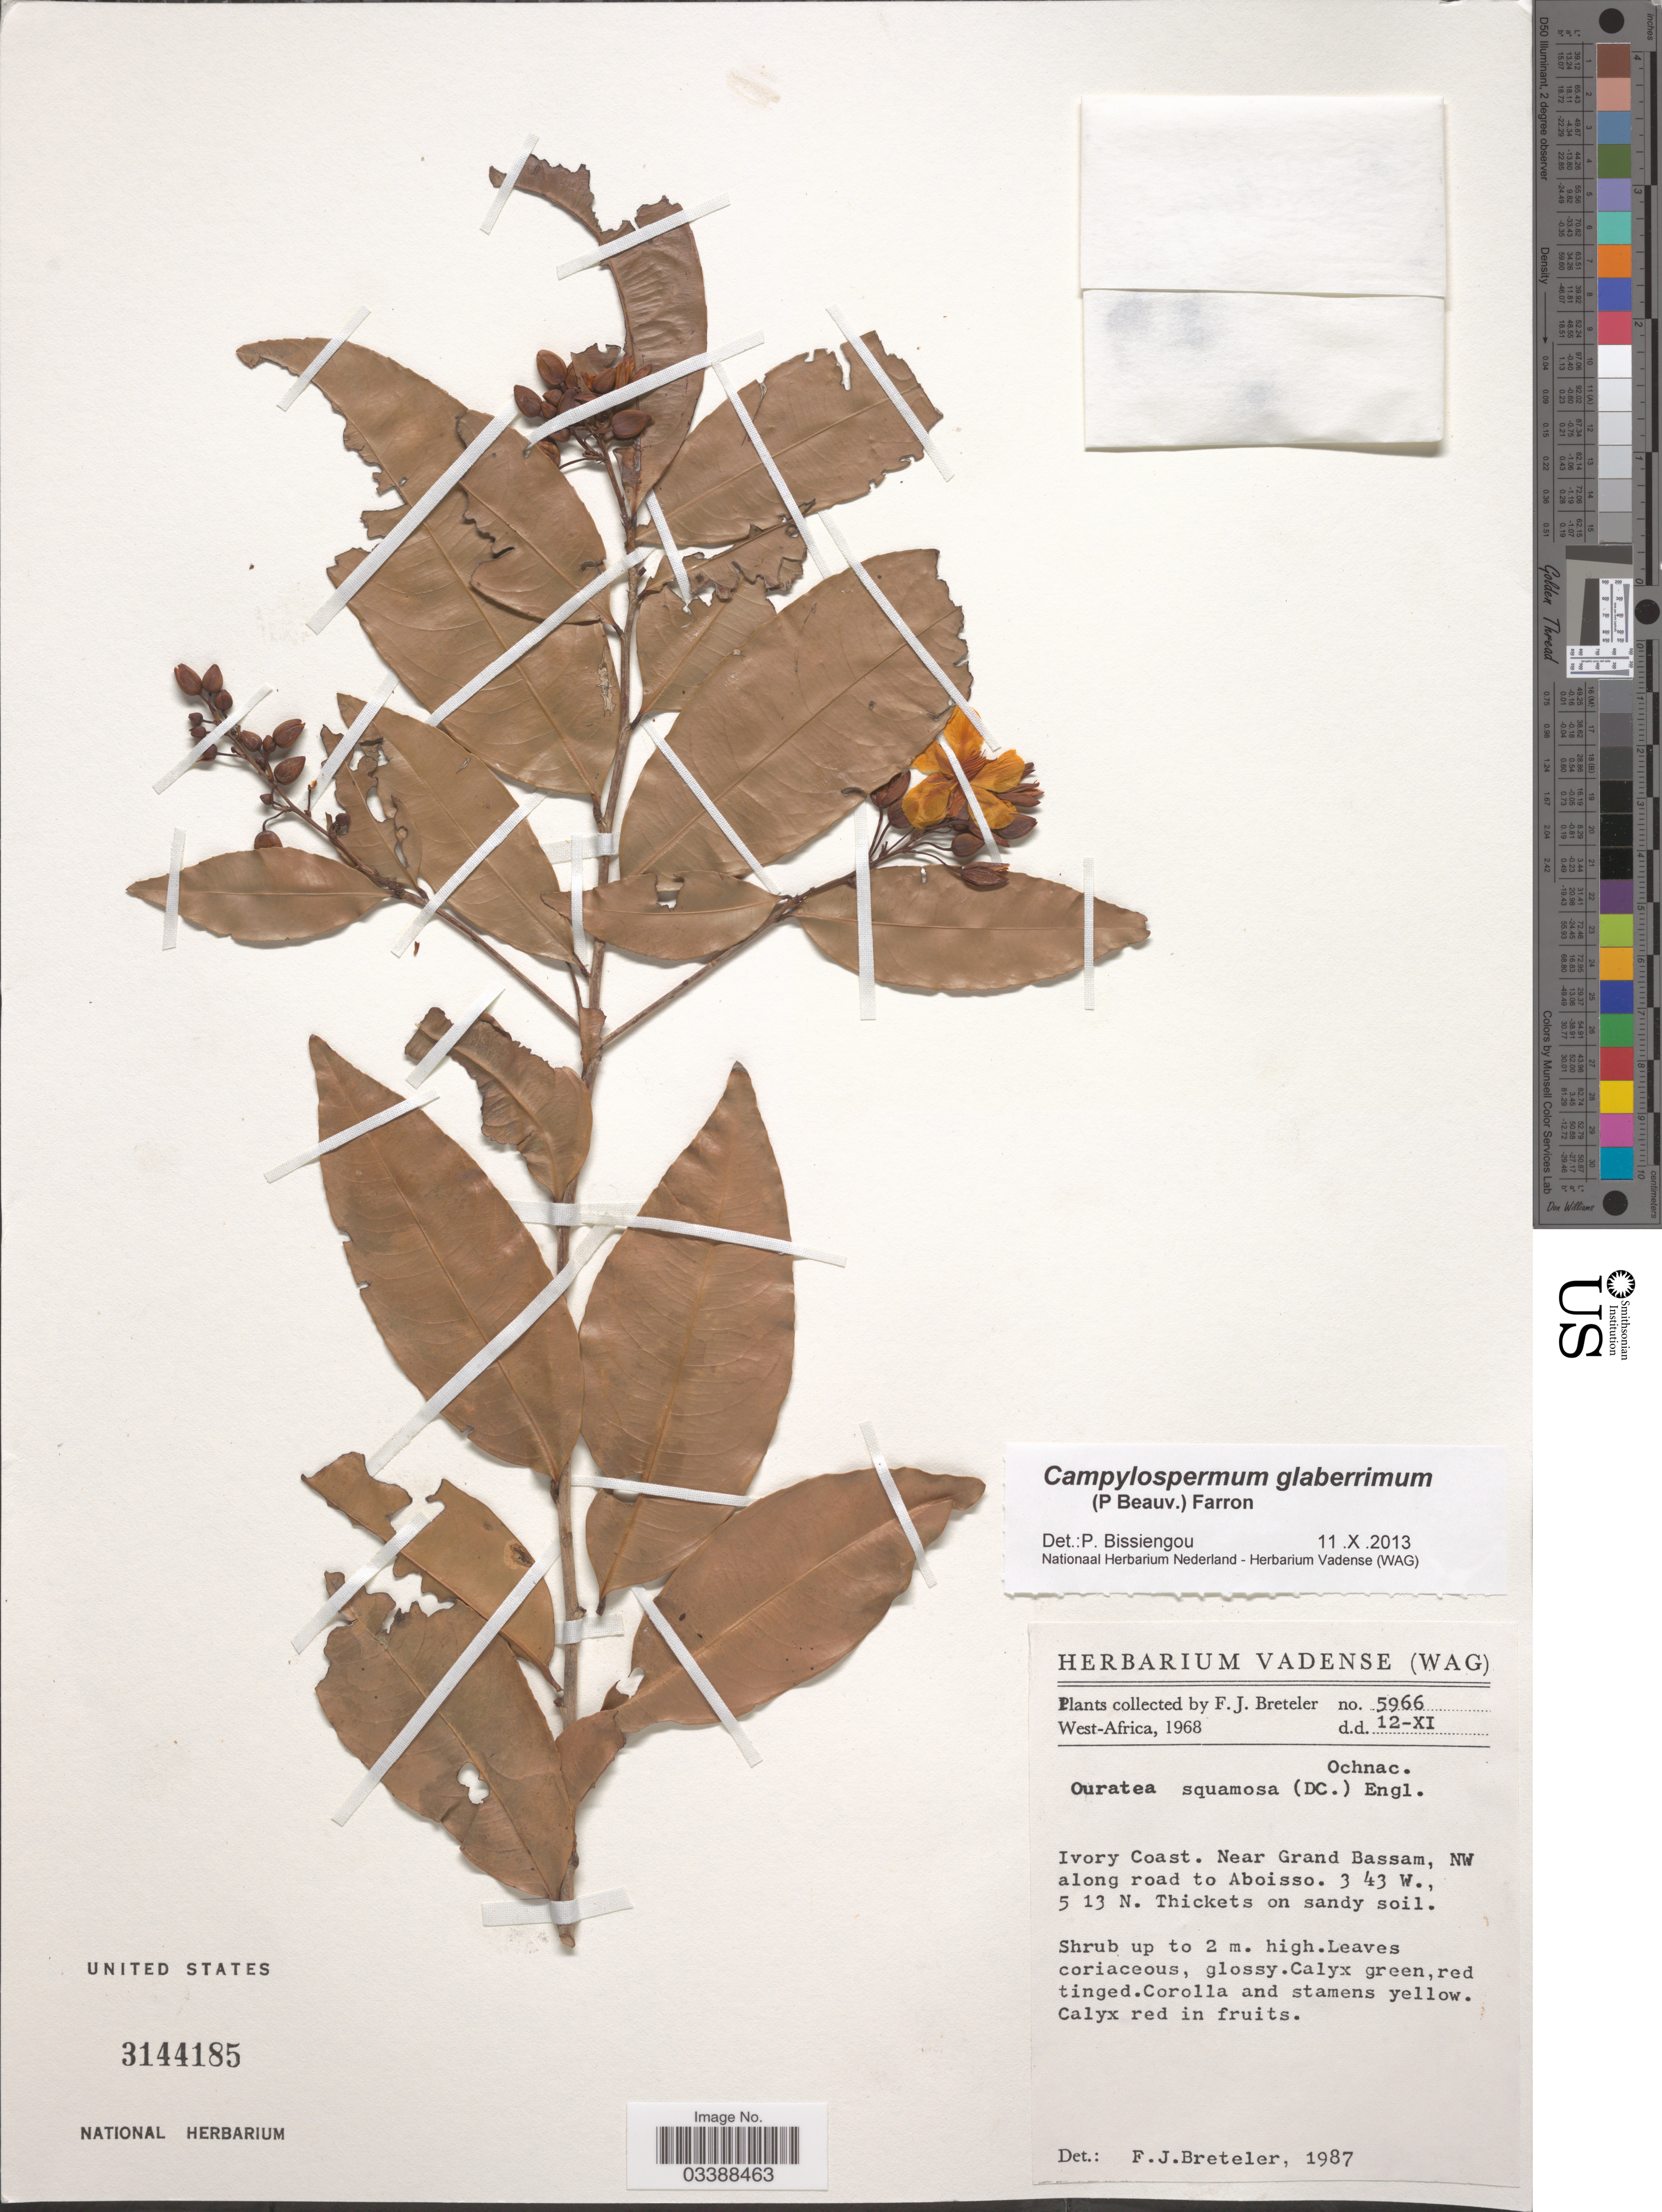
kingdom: Plantae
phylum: Tracheophyta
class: Magnoliopsida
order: Malpighiales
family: Ochnaceae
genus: Campylospermum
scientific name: Campylospermum glaberrimum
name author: (P. Beauv.) Farron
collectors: F. J. Breteler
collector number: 5966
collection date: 1968-11-12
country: Ivory Coast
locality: West-Africa. Near Grand Bassam, NW along road to Aboisso.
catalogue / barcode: US 3144185